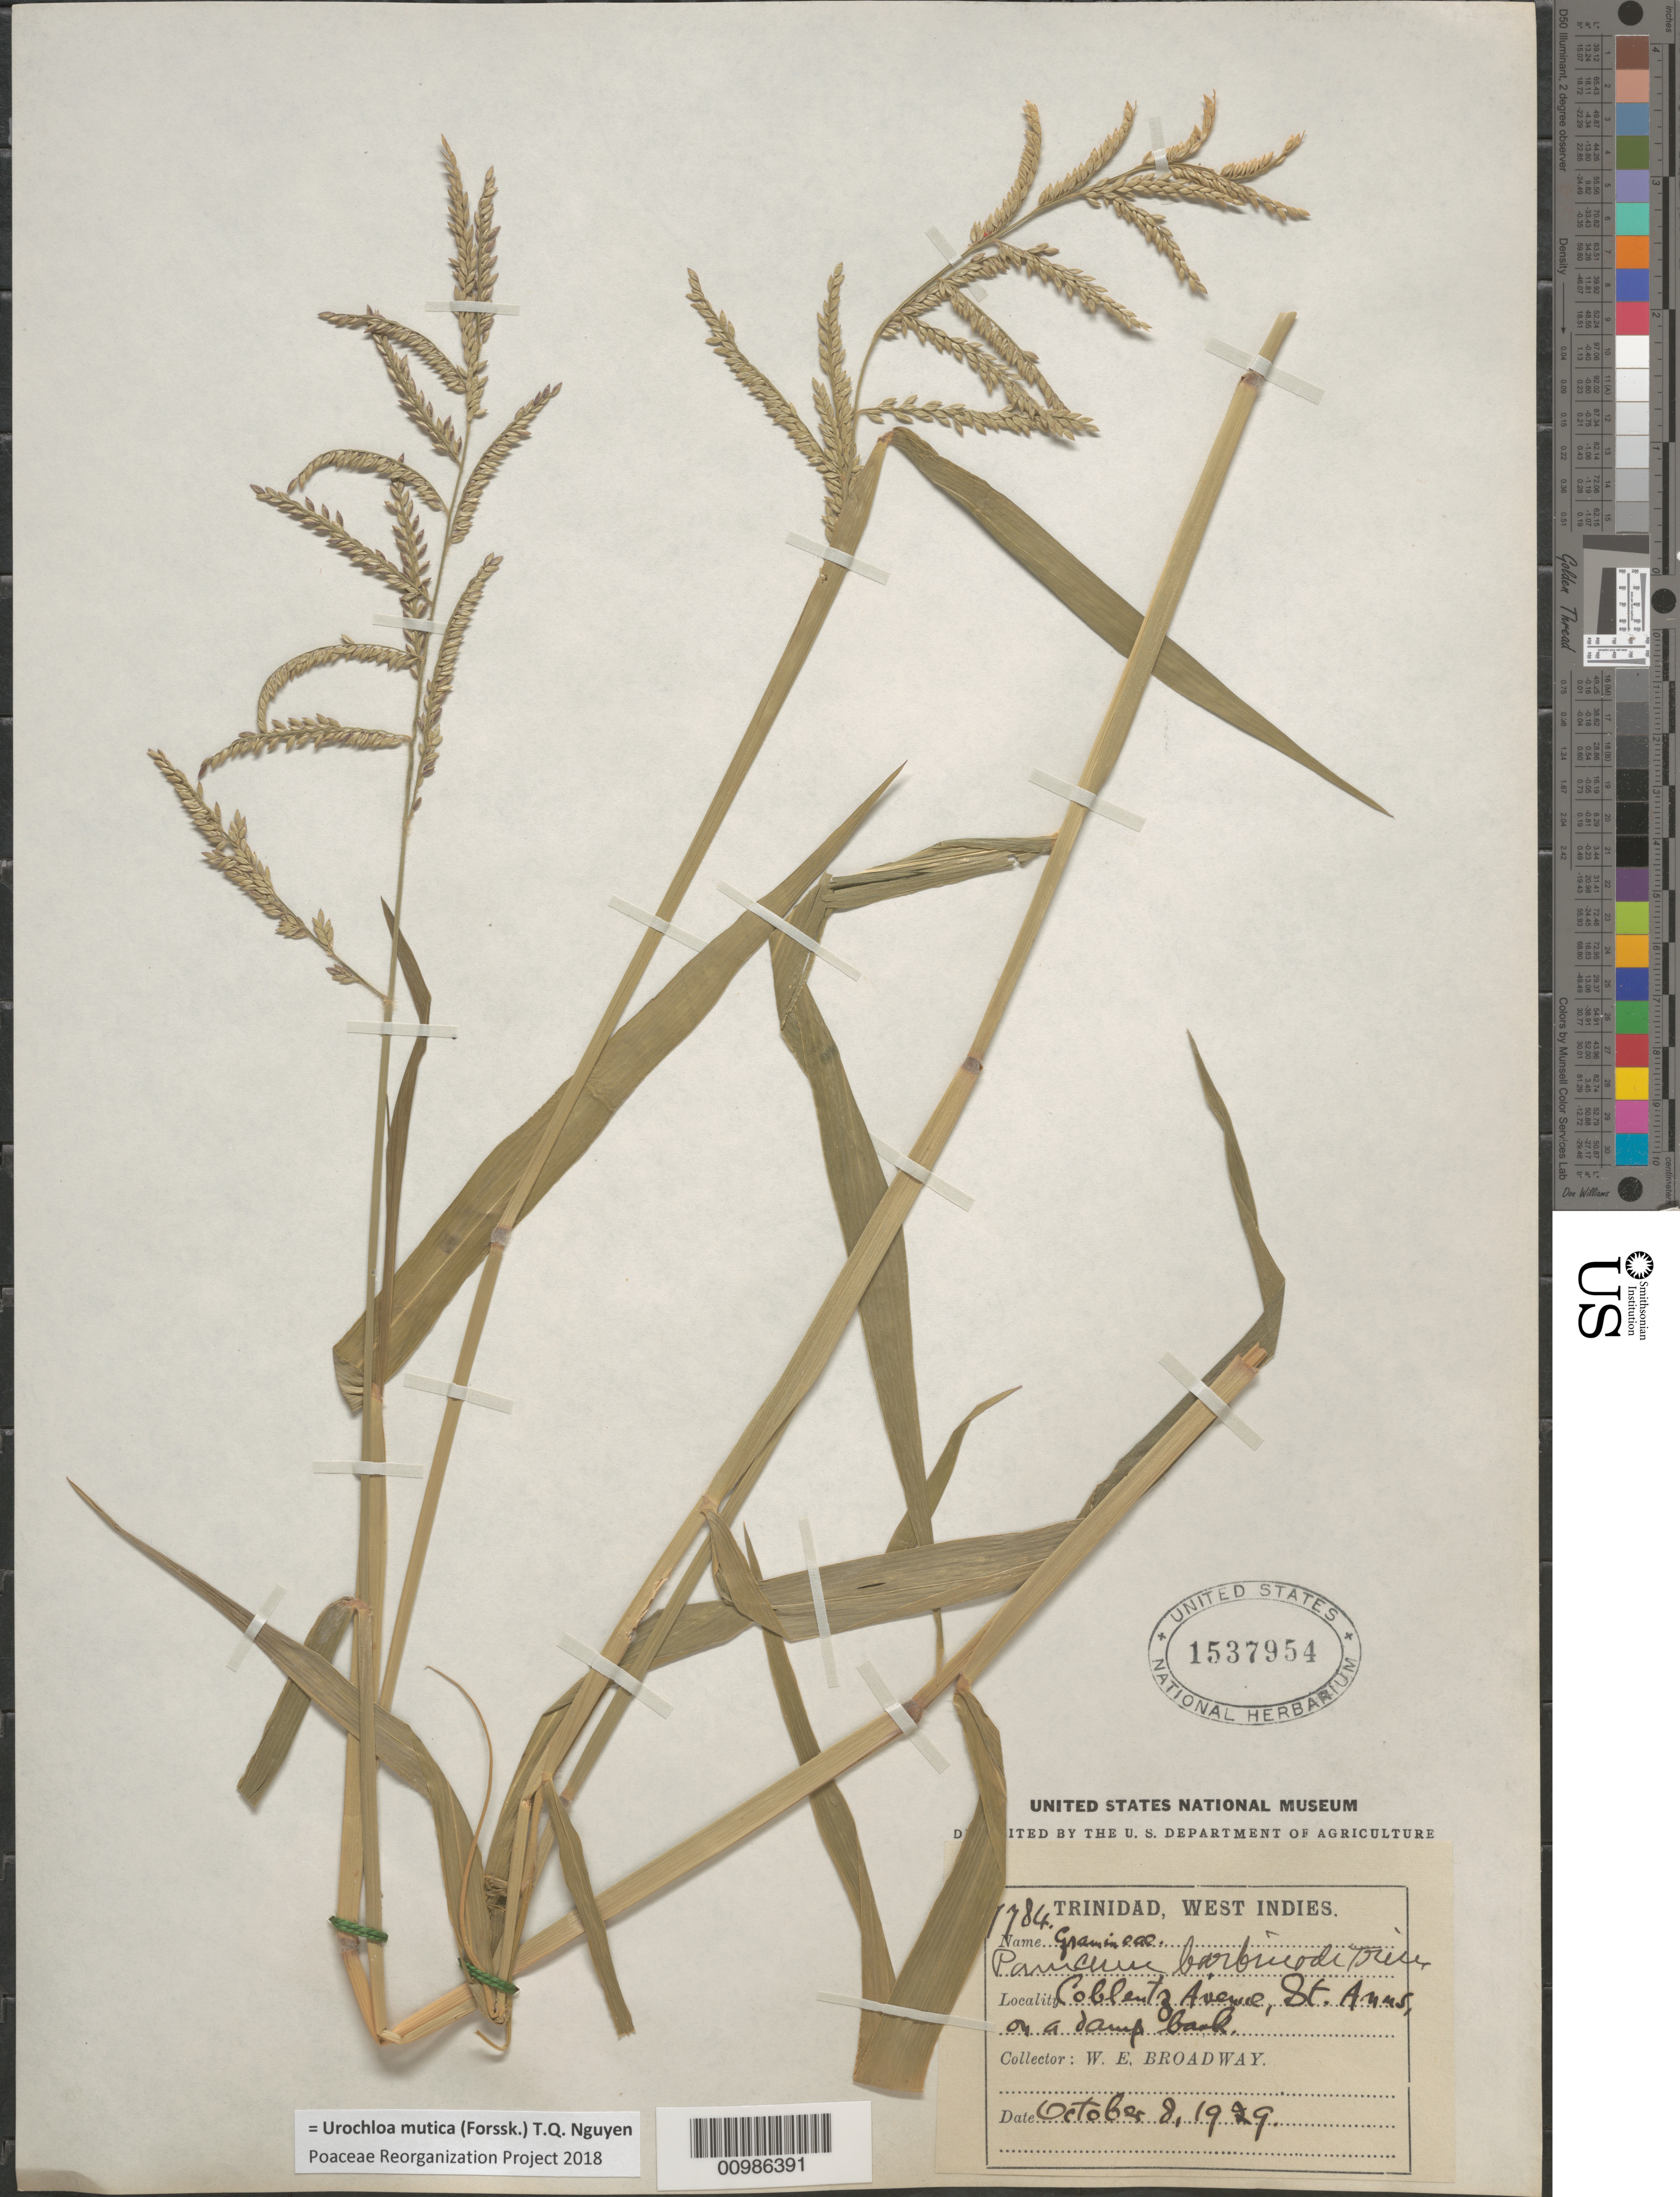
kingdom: Plantae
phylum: Tracheophyta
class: Liliopsida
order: Poales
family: Poaceae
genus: Brachiaria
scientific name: Brachiaria mutica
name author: (Forssk.) Stapf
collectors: W. E. Broadway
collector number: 7784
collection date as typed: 08 Oct 1929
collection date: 1929-10-08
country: Trinidad and Tobago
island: Trinidad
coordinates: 0 N, 0 E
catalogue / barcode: US 1537954